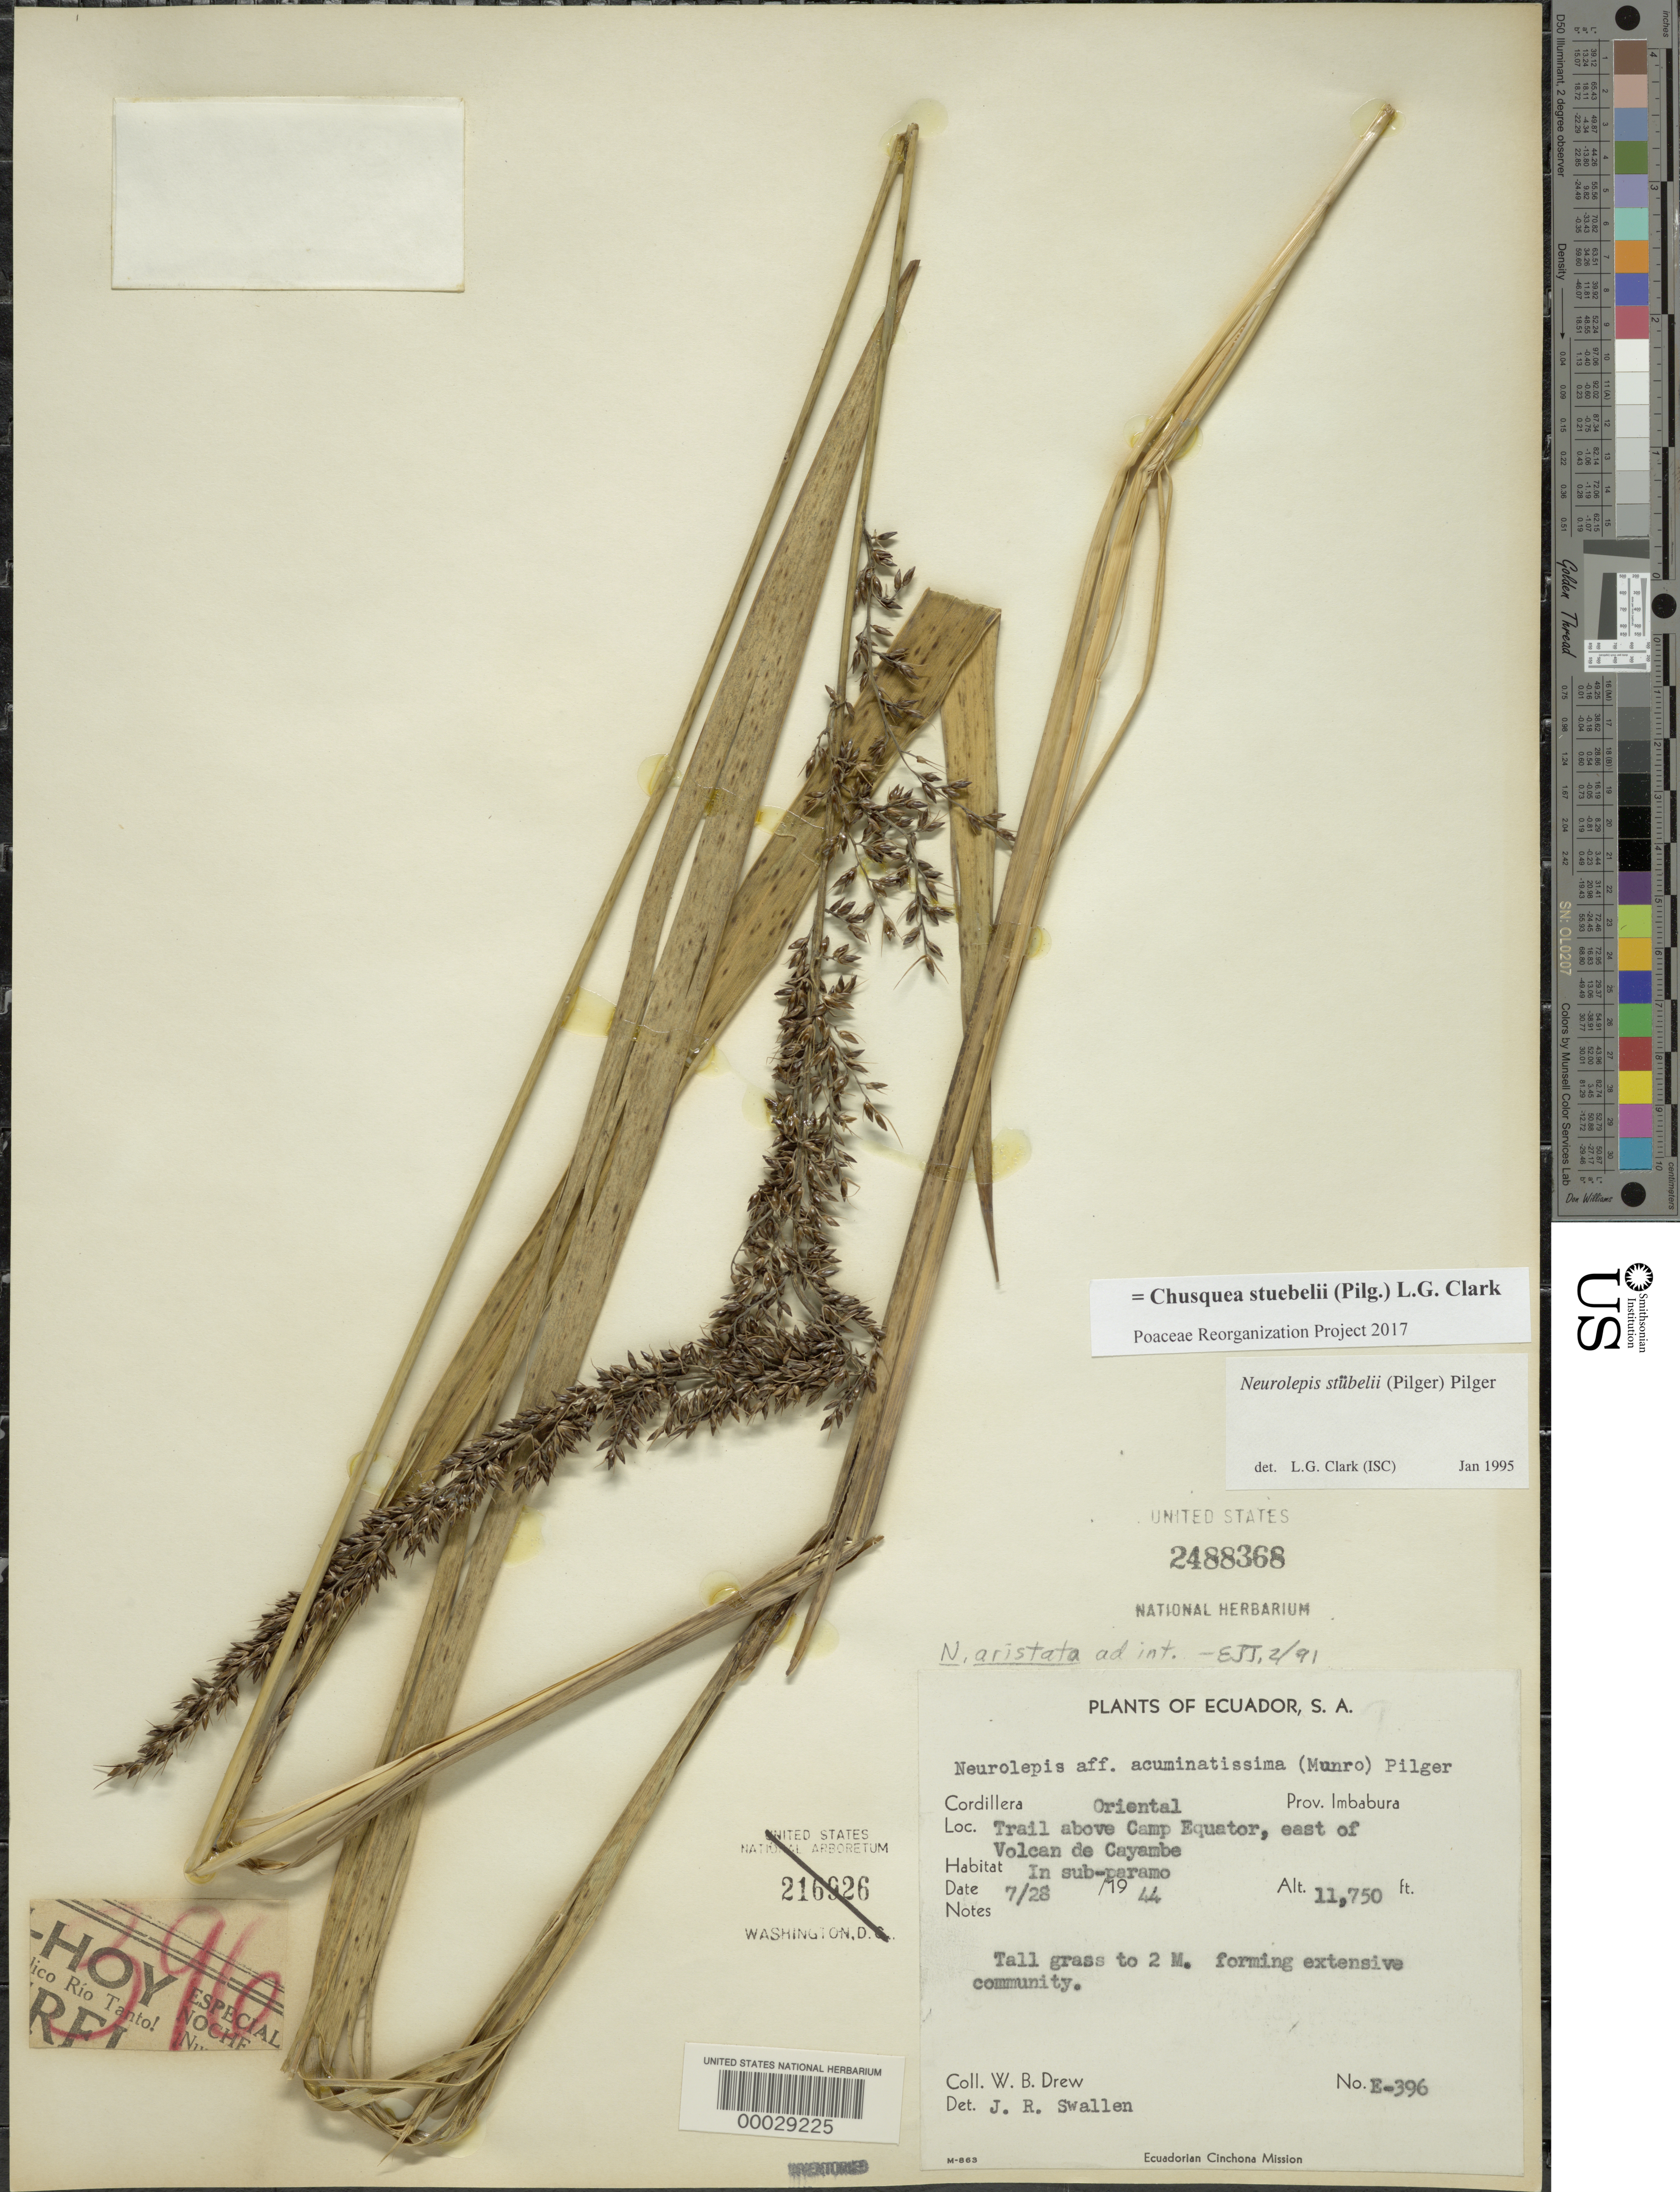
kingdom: Plantae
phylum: Tracheophyta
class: Liliopsida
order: Poales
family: Poaceae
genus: Chusquea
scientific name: Chusquea stuebelii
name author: (Pilg.) L.G. Clark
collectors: W. B. Drew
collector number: E-396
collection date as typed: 28 Jul 1944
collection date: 1944-07-28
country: Ecuador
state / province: Imbabura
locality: Camp equator, Volcan de Cayambe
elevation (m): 3584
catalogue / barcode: US 2488368